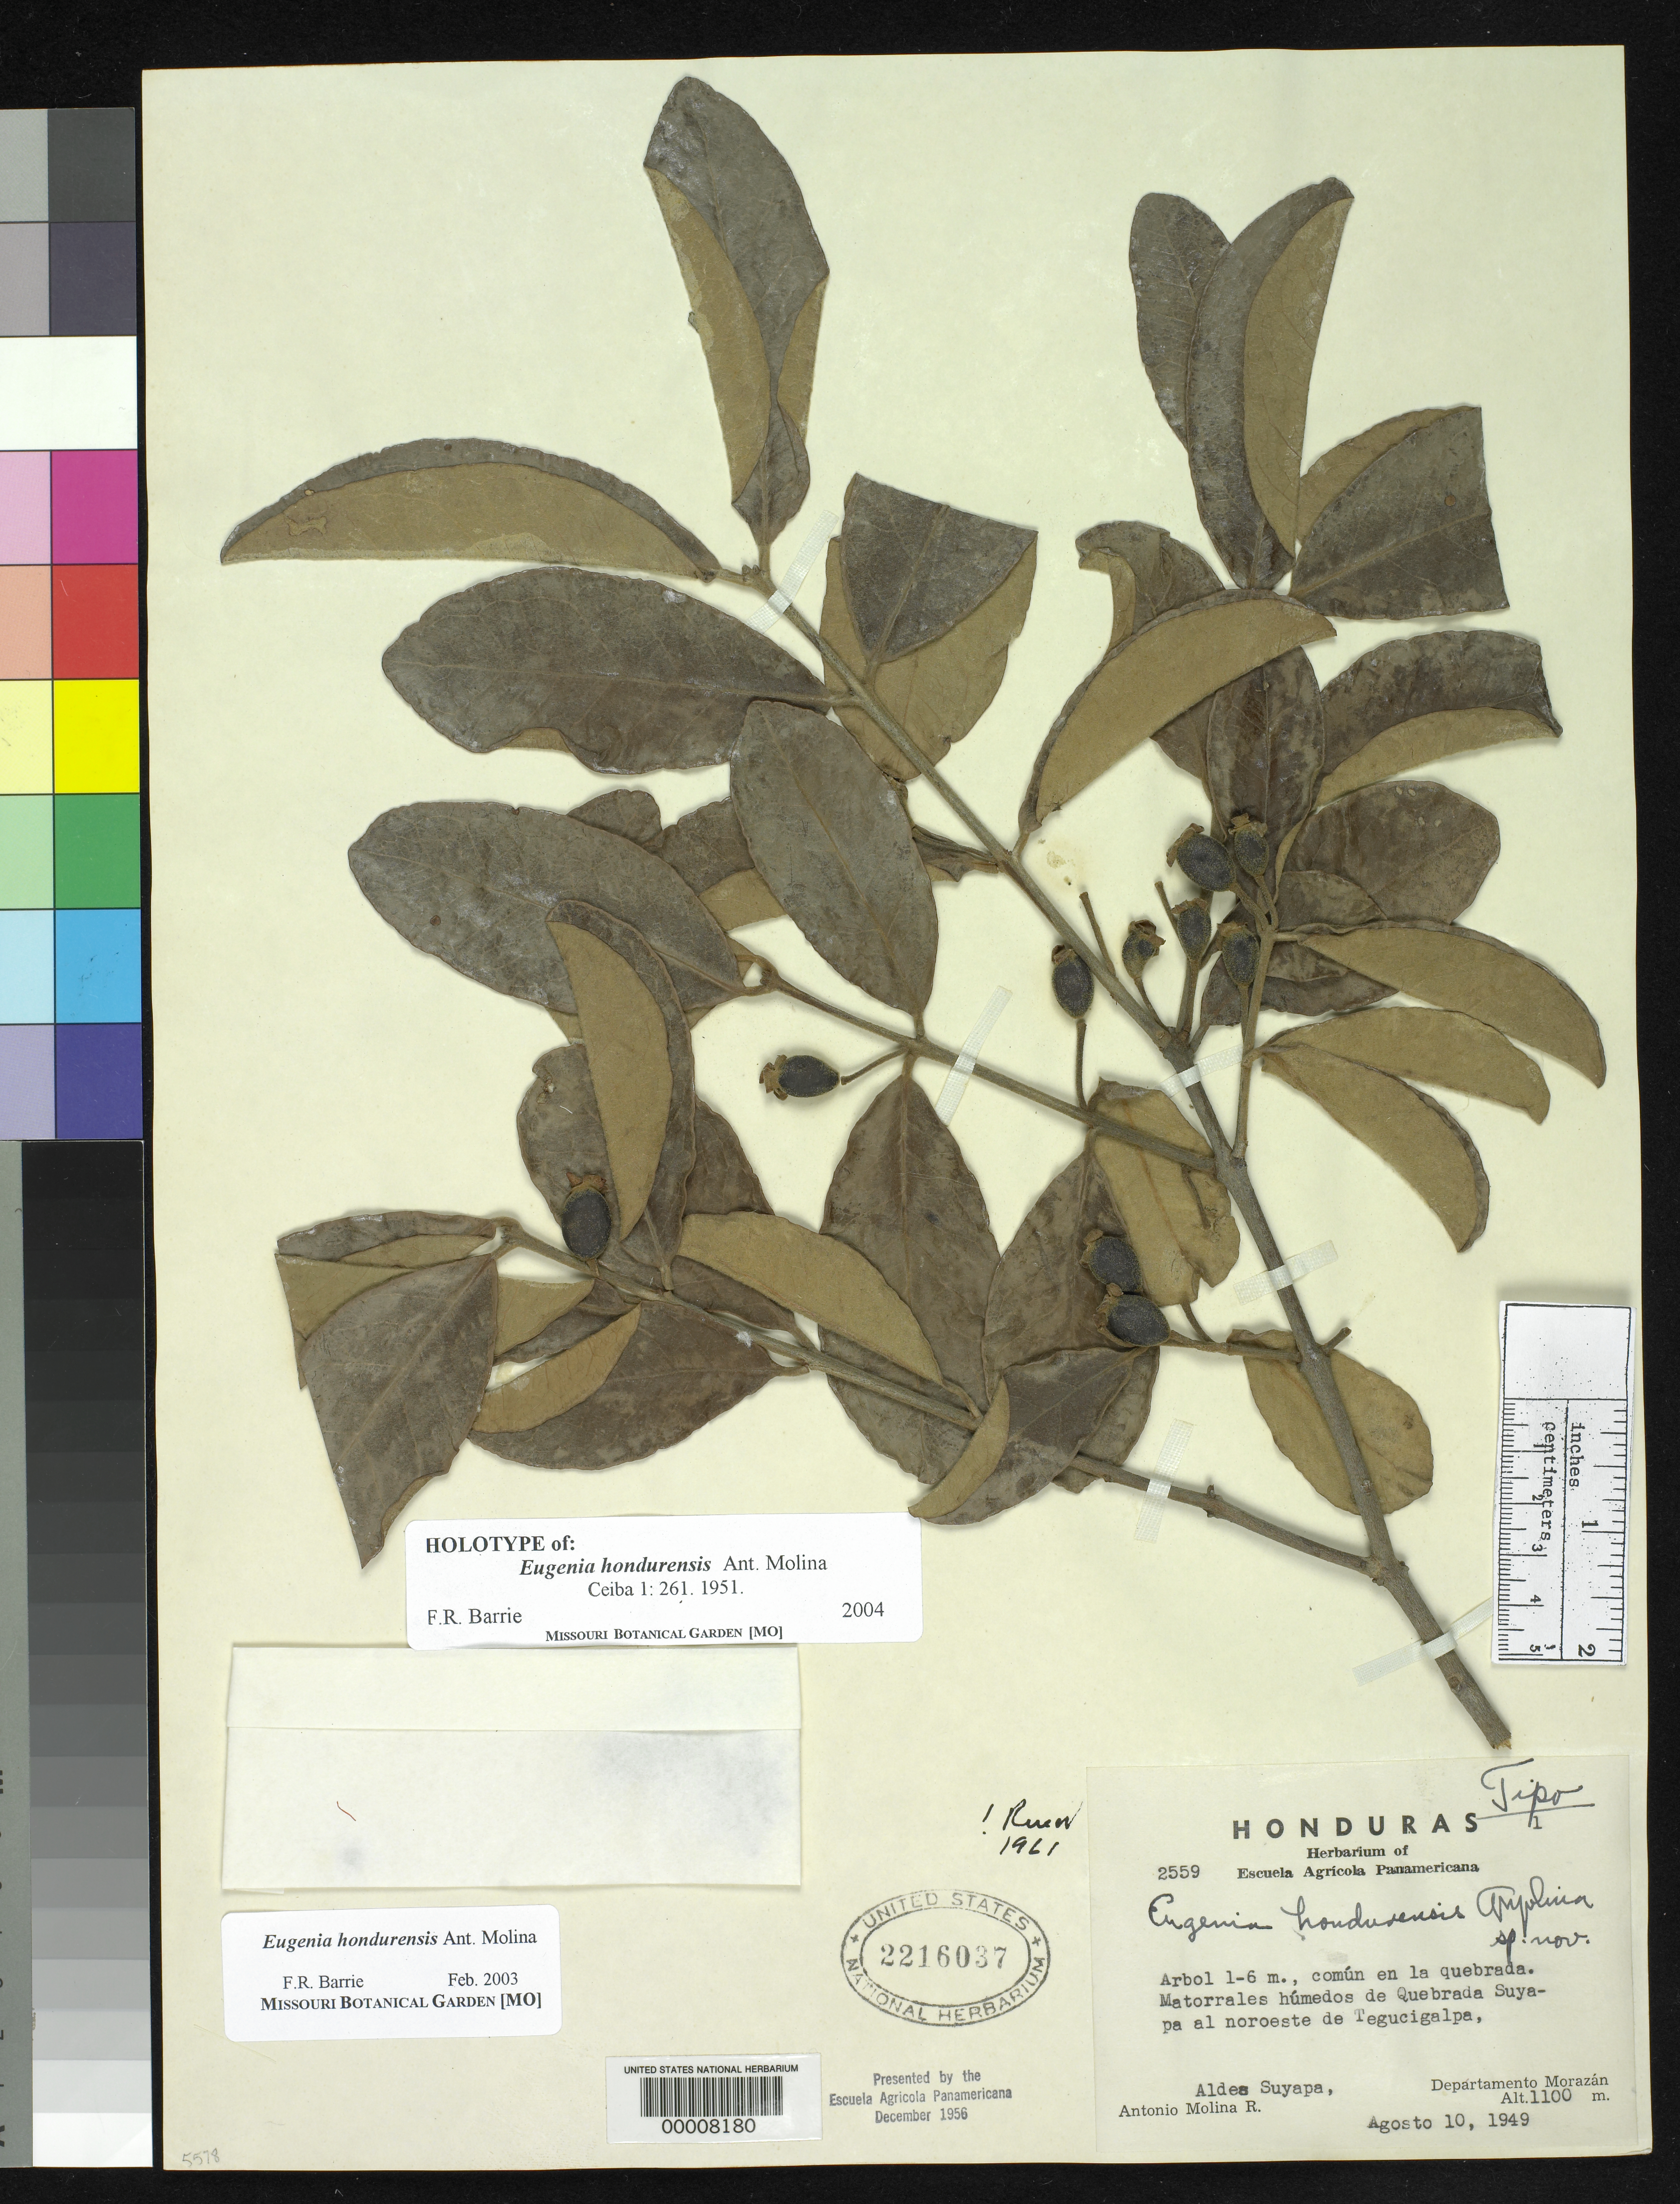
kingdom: Plantae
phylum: Tracheophyta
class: Magnoliopsida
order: Myrtales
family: Myrtaceae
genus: Eugenia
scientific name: Eugenia hondurensis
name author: Ant. Molina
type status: Holotype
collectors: A. Molina R.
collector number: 2559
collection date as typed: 10 Aug 1949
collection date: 1949-08-10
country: Honduras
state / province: Fco. Morazán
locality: Quebrada Suyapa, NW of Tegucigalpa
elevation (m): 1100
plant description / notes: Holotype transferred from EAP, 1956.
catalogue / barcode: US 2216037